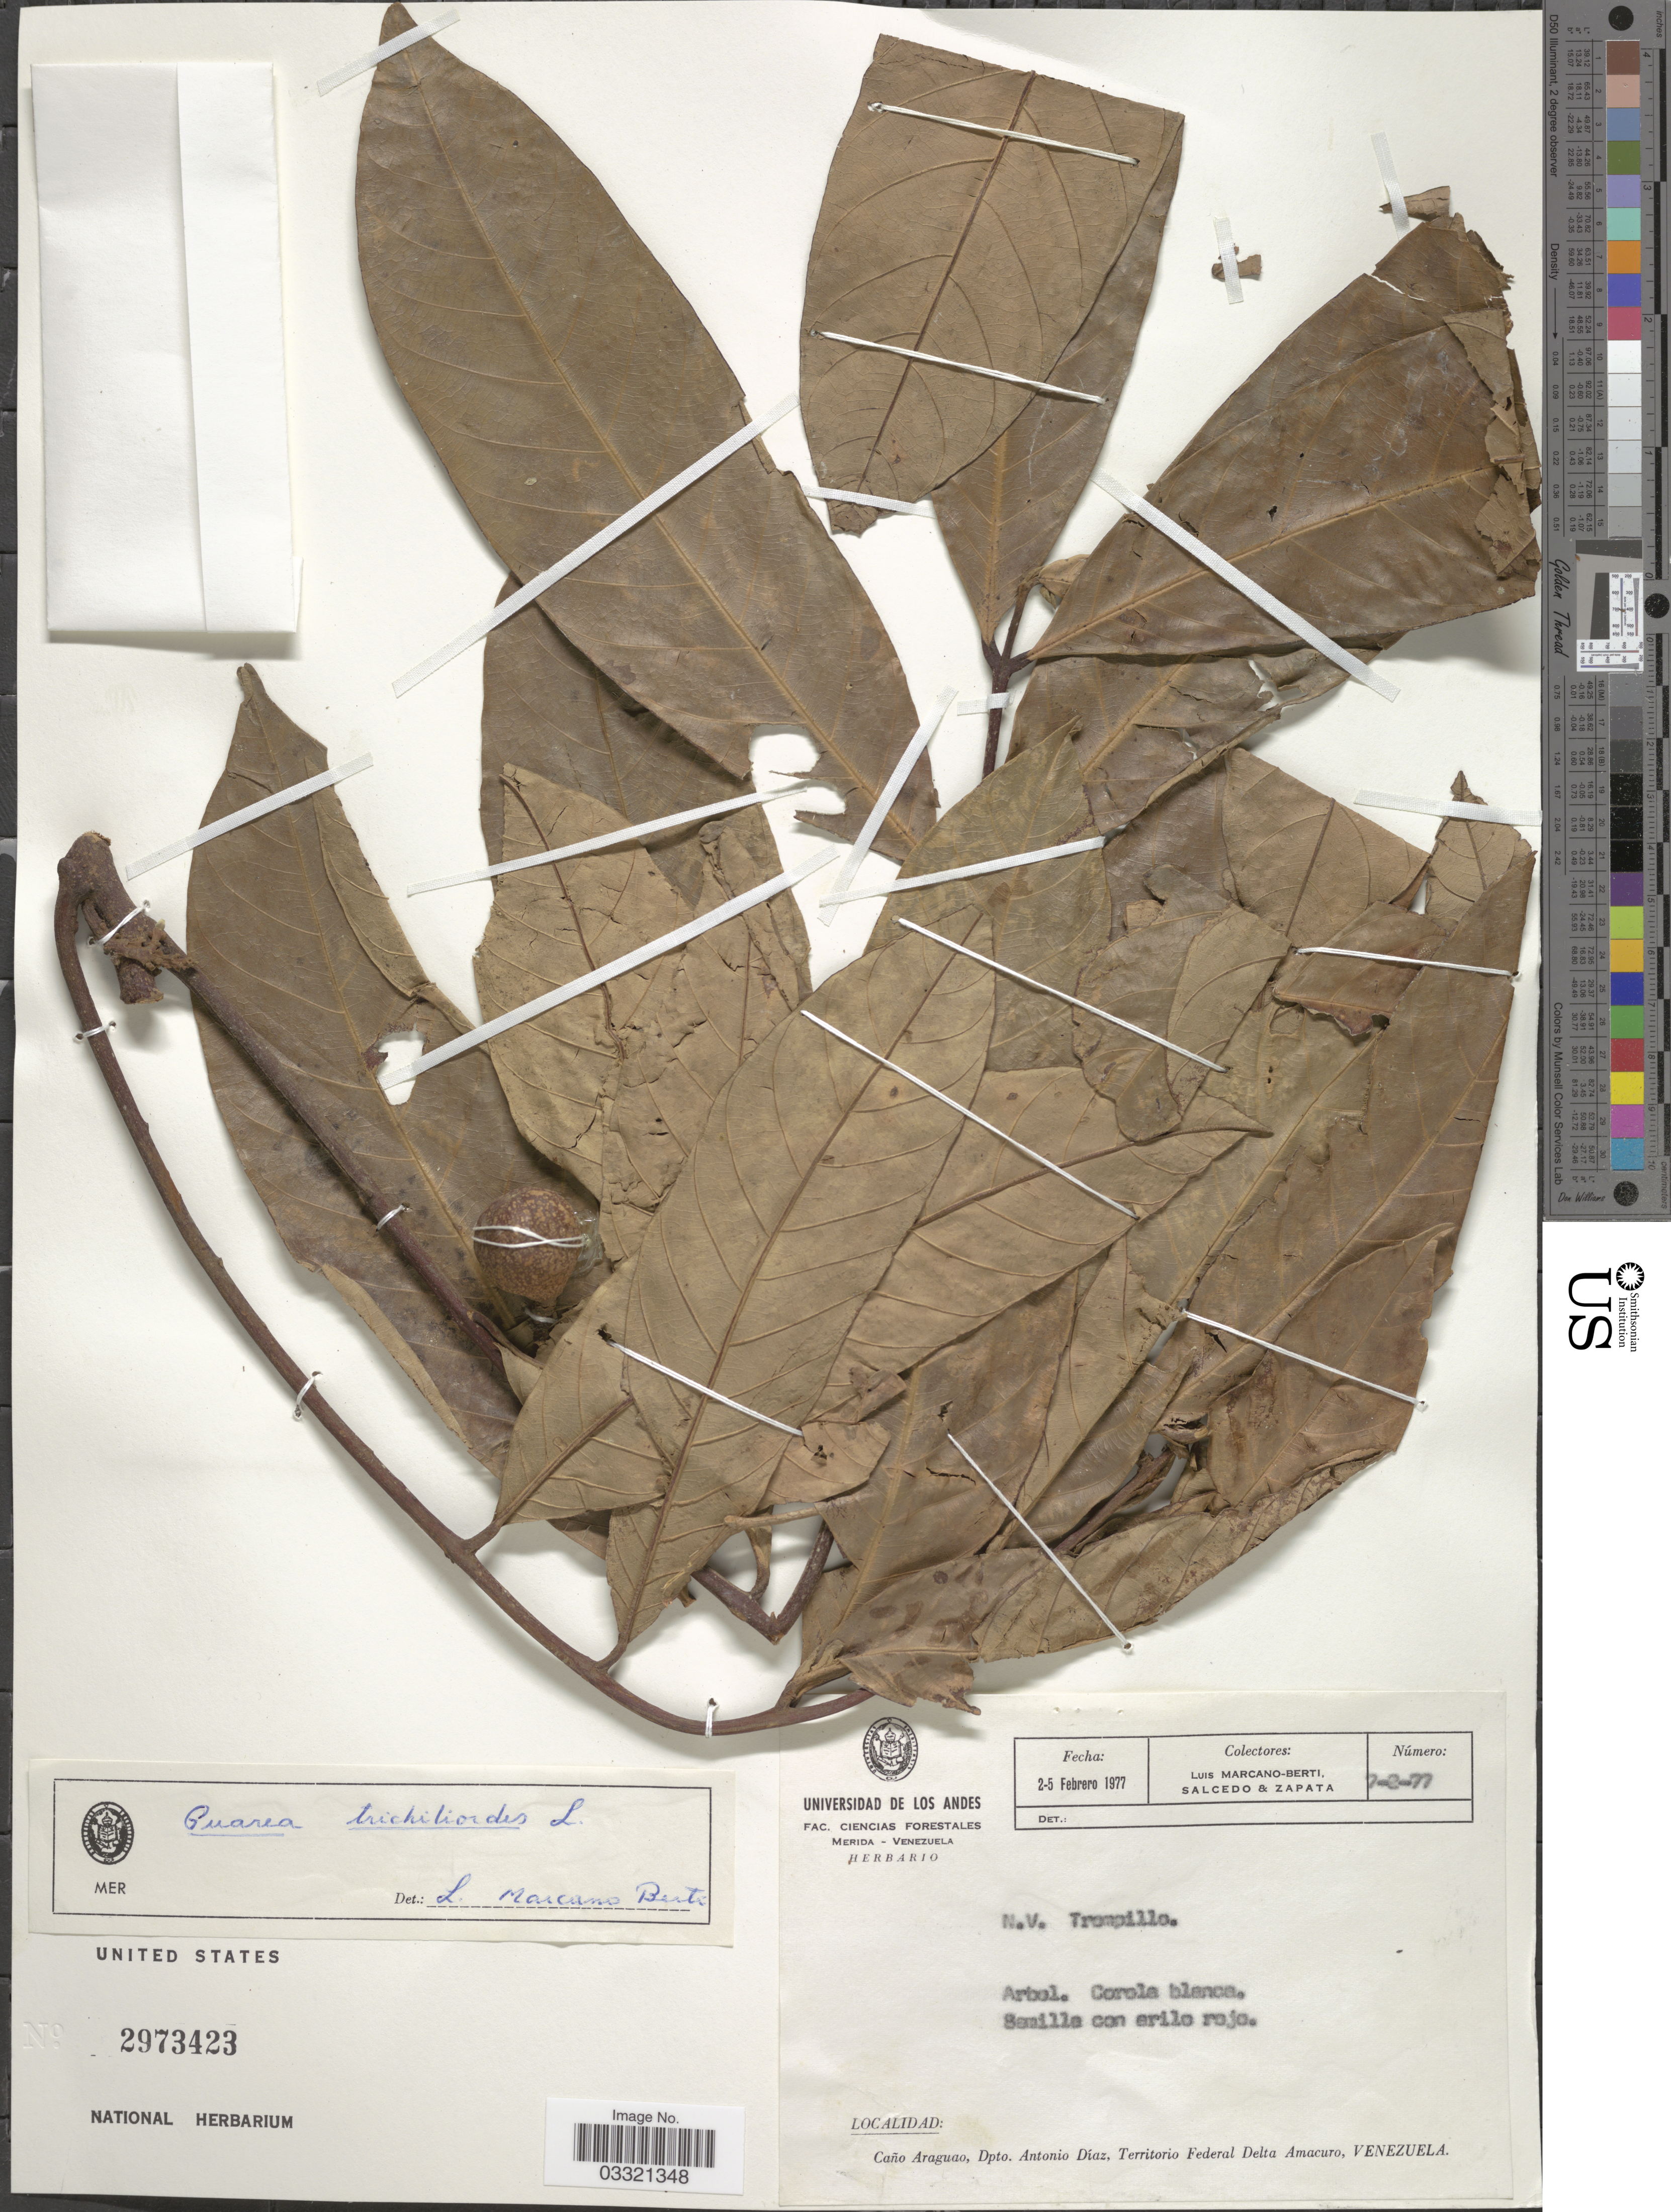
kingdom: Plantae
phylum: Tracheophyta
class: Magnoliopsida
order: Sapindales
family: Meliaceae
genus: Guarea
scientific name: Guarea guidonia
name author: (L.) Sleumer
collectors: L. Marcano-Berti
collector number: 7-2-77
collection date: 1977-02-02/1977-02-05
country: Venezuela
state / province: Delta Amacuro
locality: Caño Araguao, Dpto. Antonio Díaz, Territorio Federal Delta Amacuro.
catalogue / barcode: US 2973423